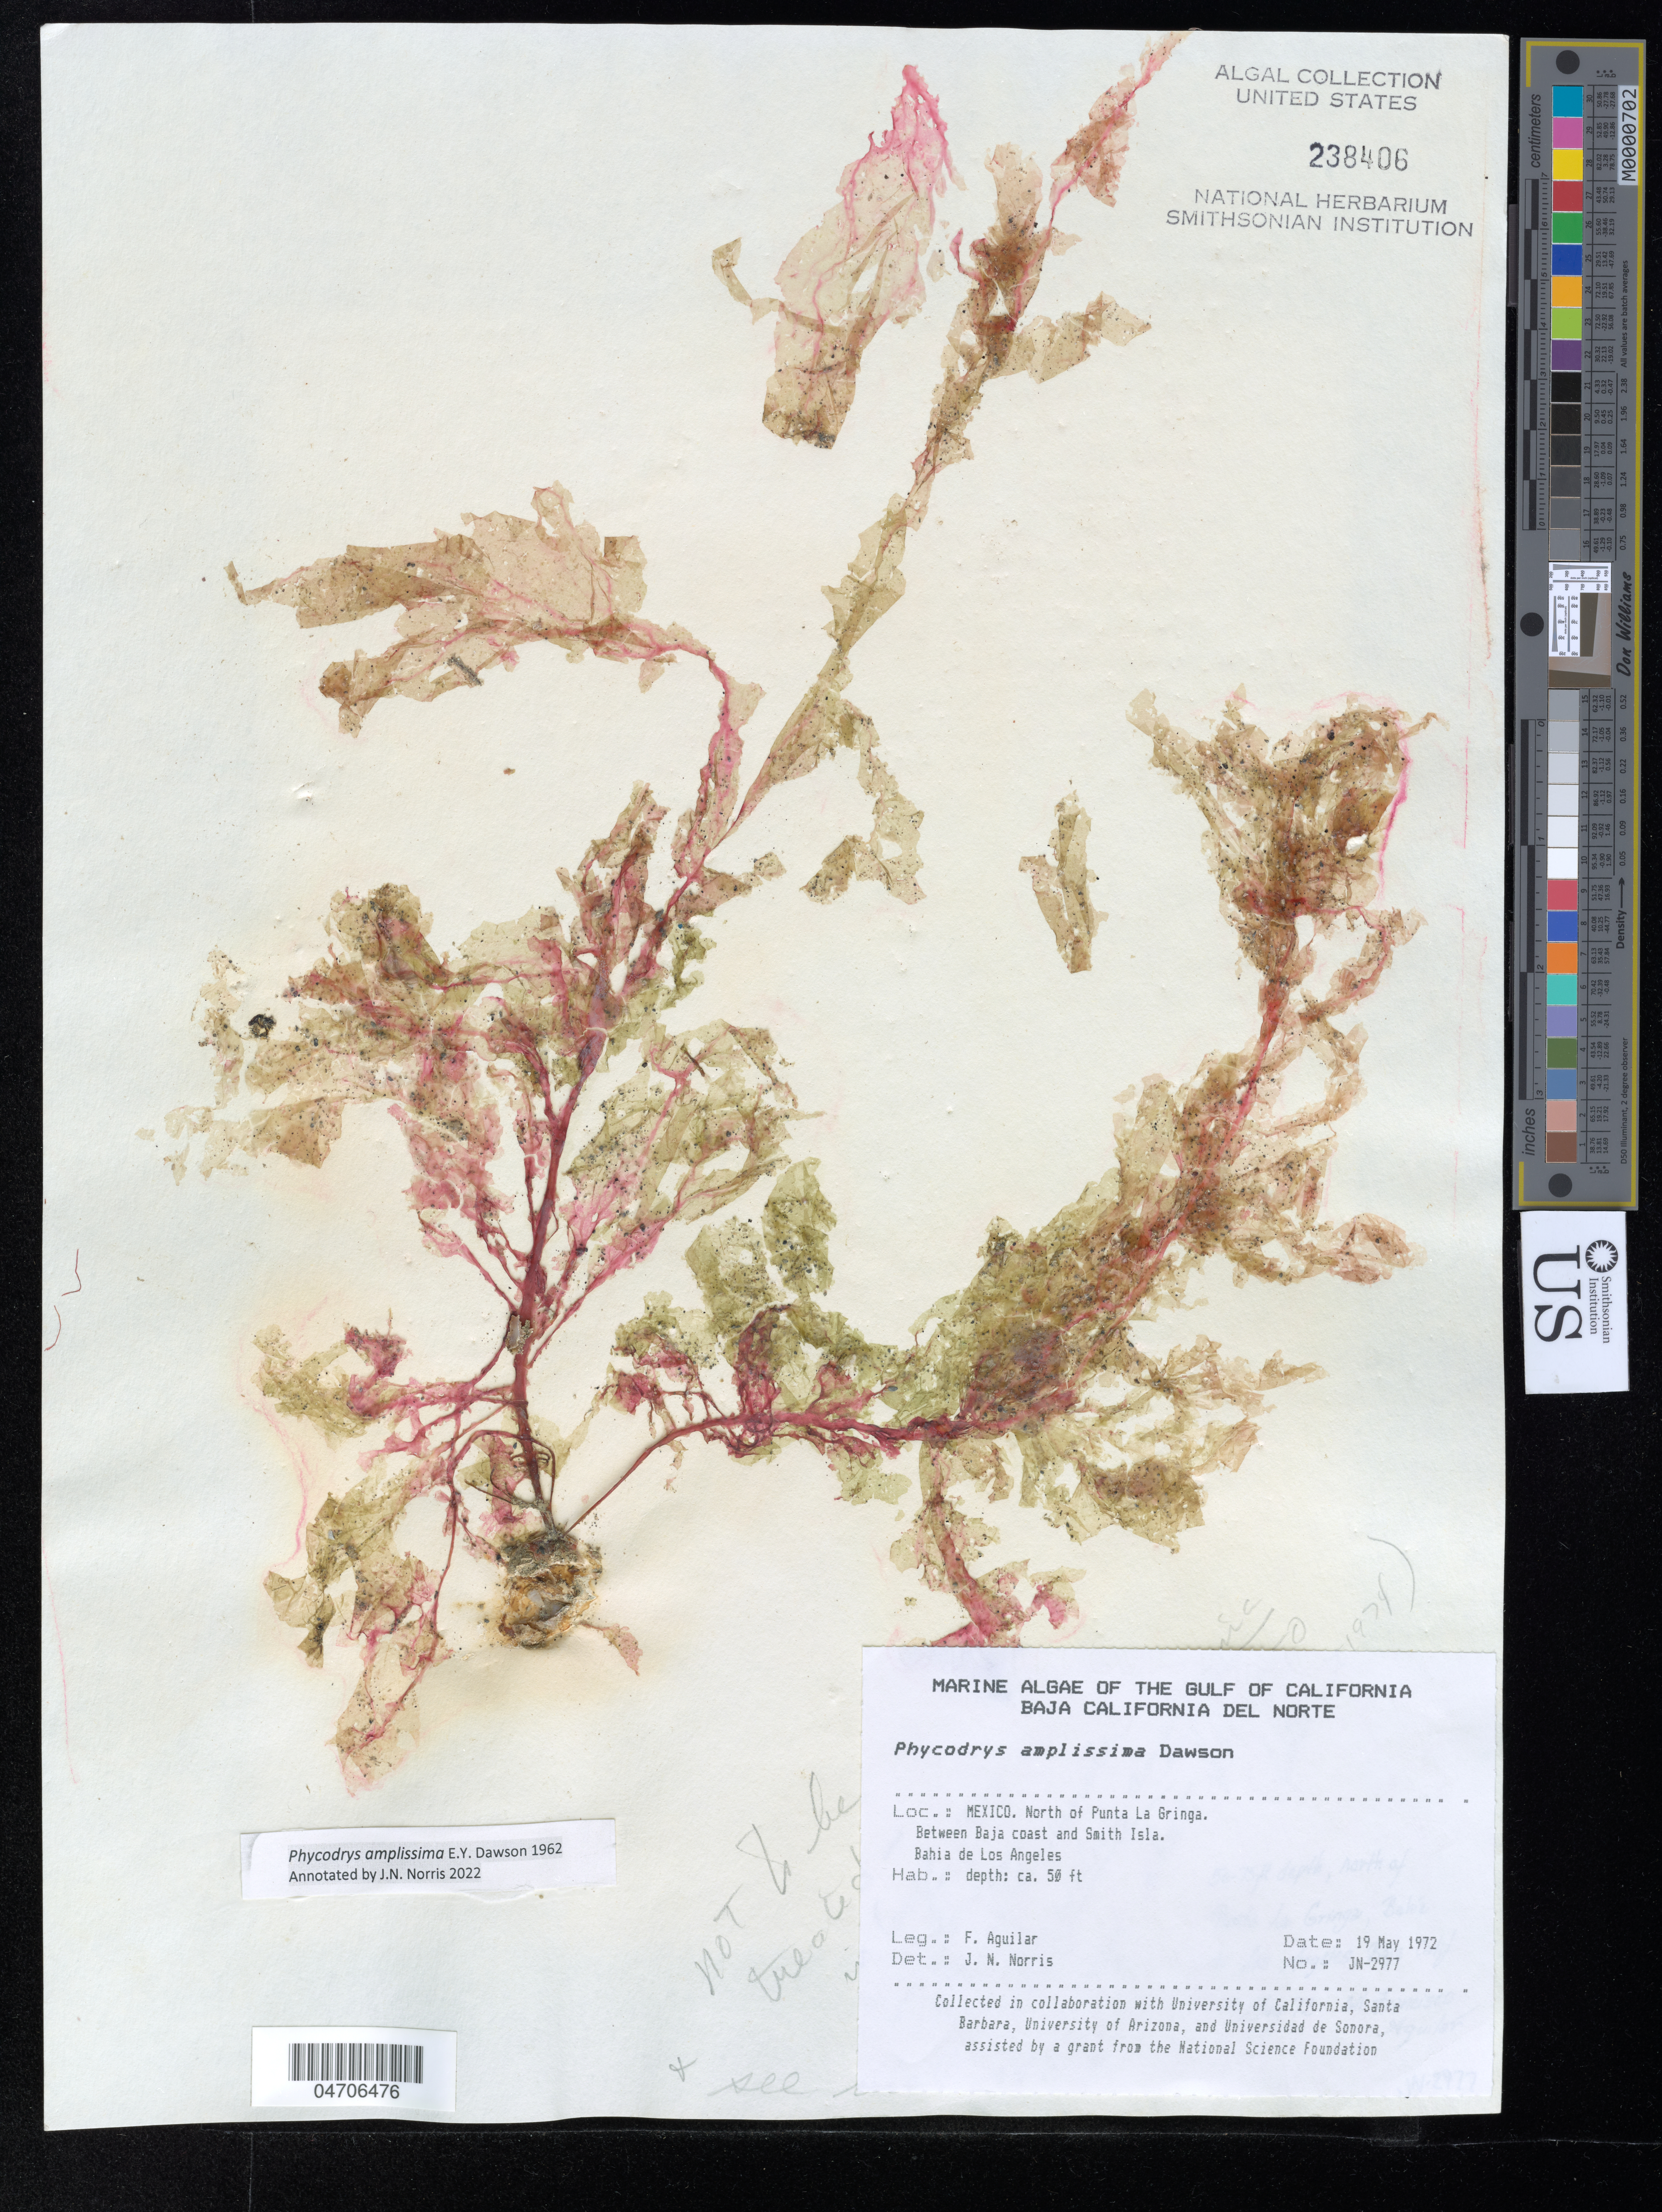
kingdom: Plantae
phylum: Rhodophyta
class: Florideophyceae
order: Ceramiales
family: Delesseriaceae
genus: Phycodrys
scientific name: Phycodrys amplissima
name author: E.Y. Dawson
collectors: F. Aguilar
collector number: JN-2977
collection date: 1972-05-19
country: Mexico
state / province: Baja California Norte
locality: The Gulf of California. North of Punta La Gringa. Between Baja coast and Smith Isla. Bahia de Los Angeles.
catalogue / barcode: US 238406